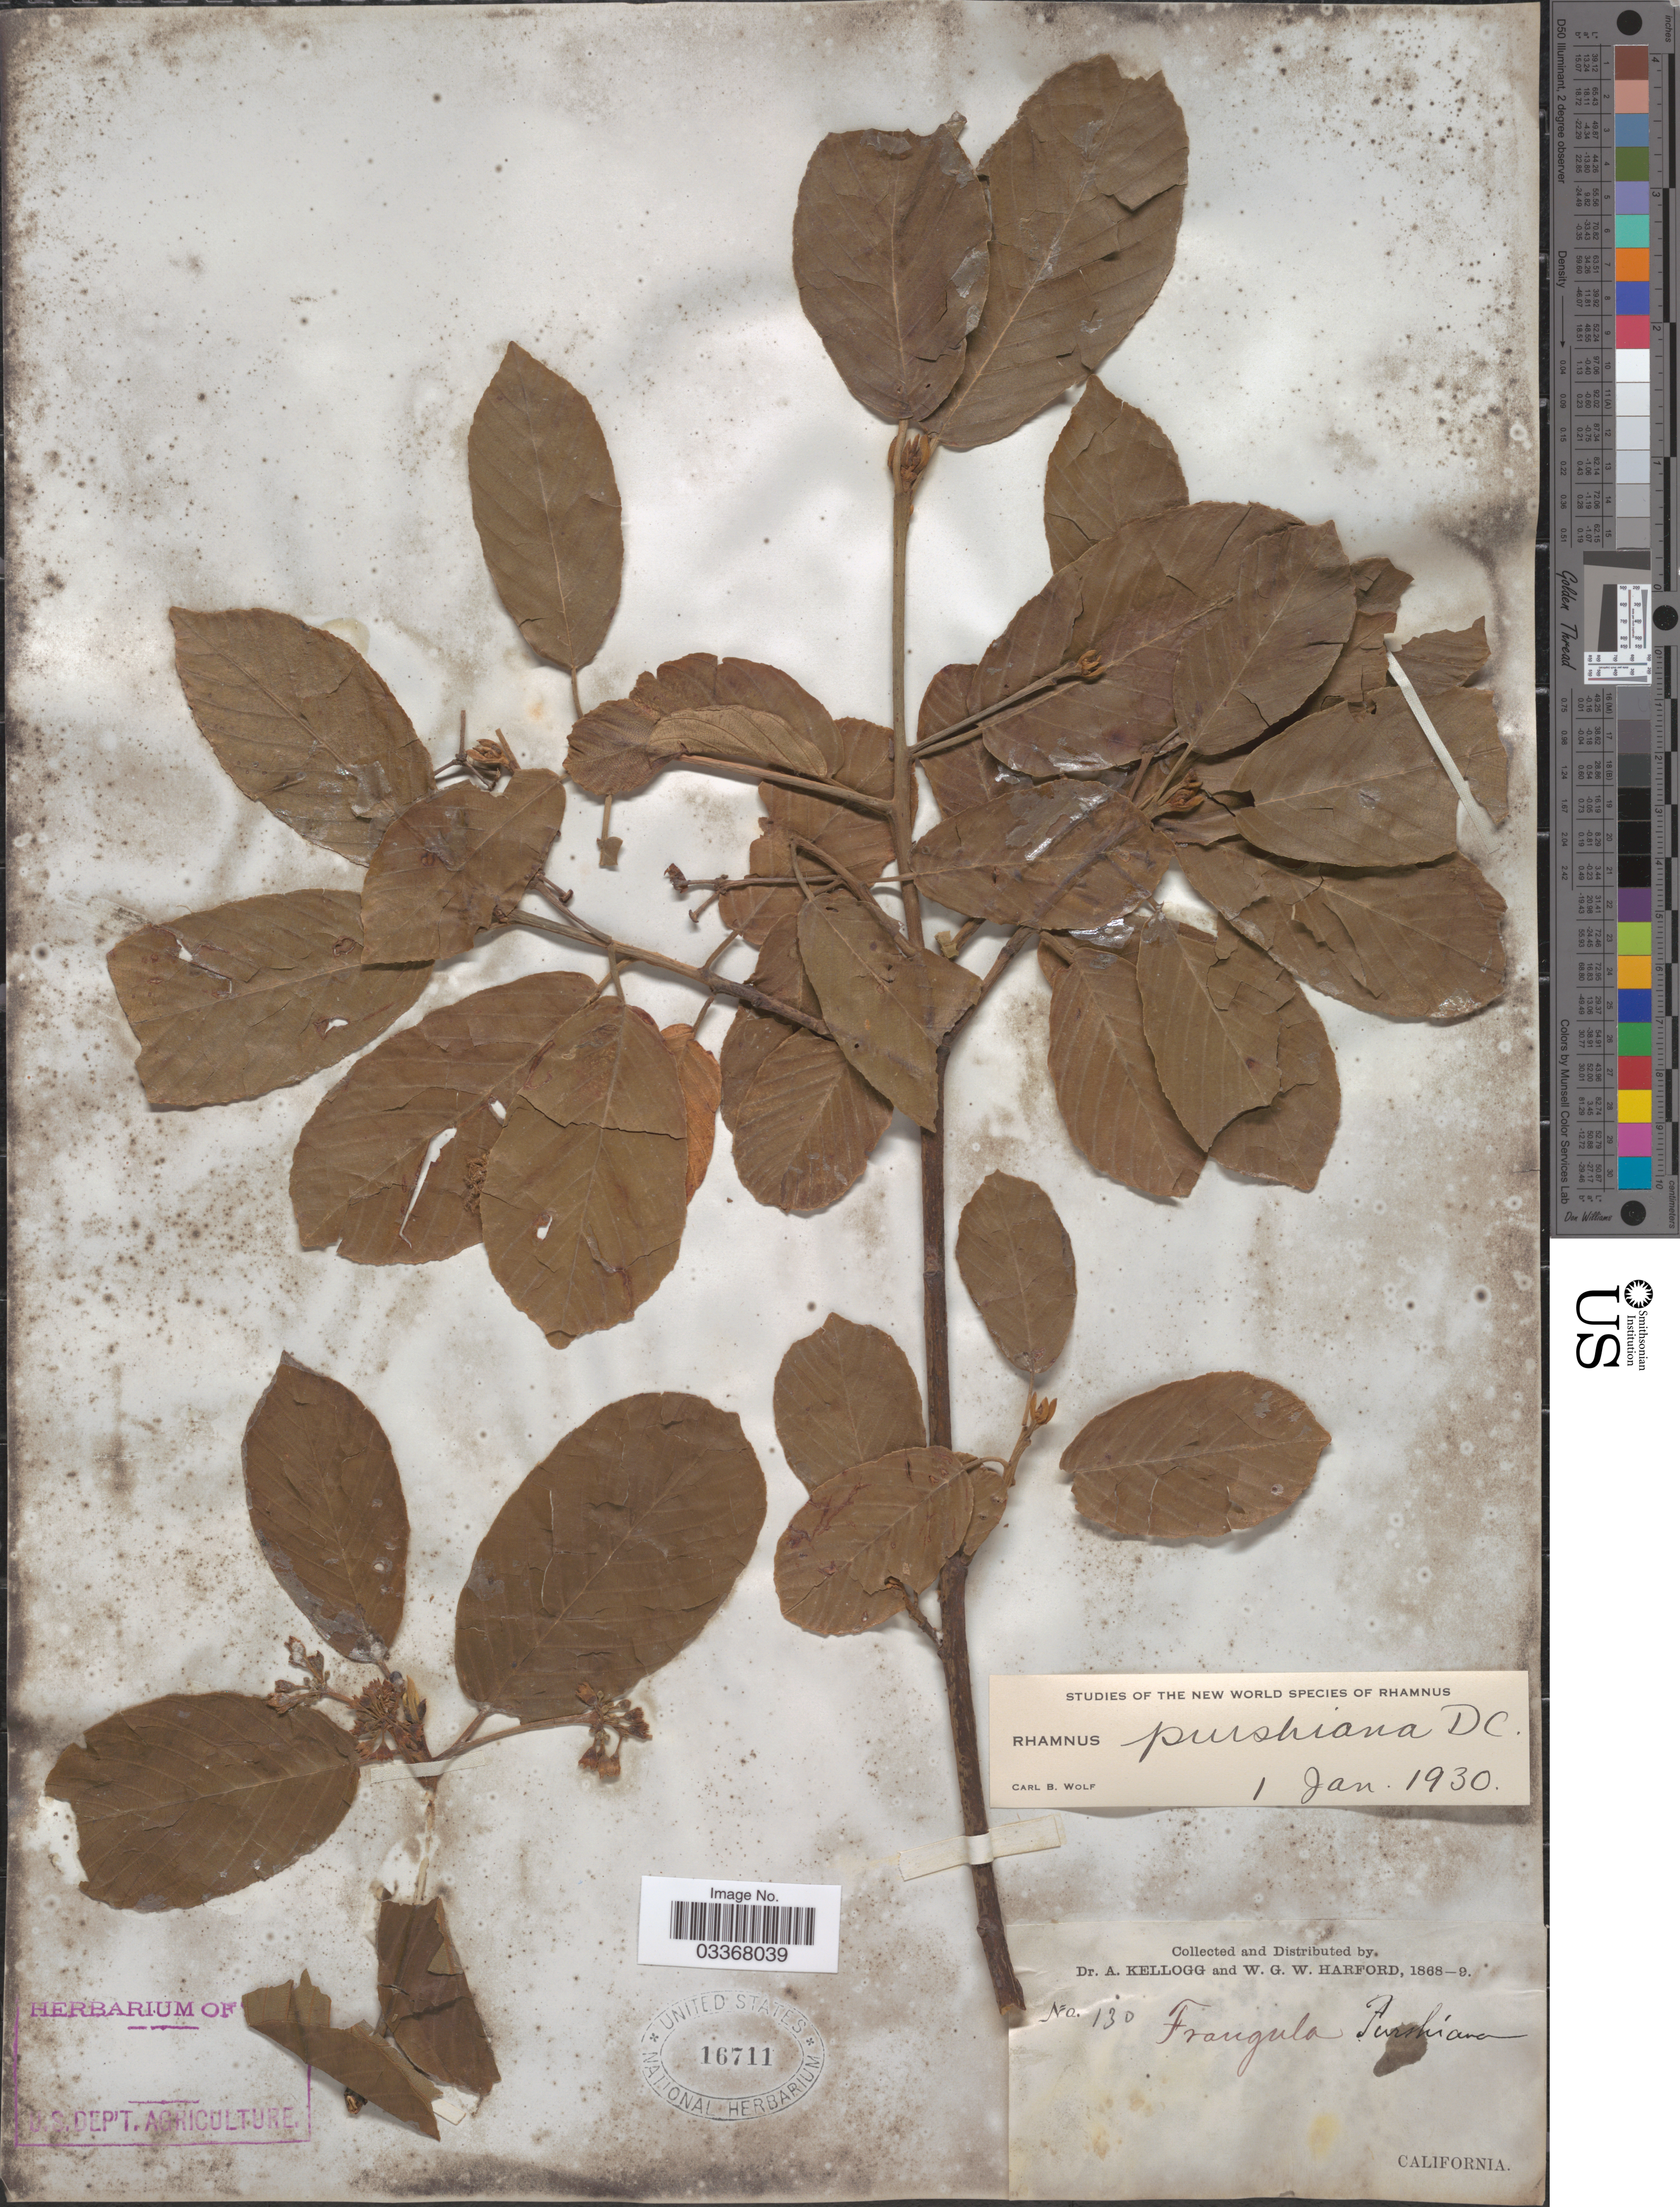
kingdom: Plantae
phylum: Tracheophyta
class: Magnoliopsida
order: Rosales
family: Rhamnaceae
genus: Frangula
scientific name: Frangula purshiana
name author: (DC.) A. Gray ex J.G. Cooper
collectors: A. Kellogg & W. G. W. Harford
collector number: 130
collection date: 1868/1869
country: United States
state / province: California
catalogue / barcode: US 16711